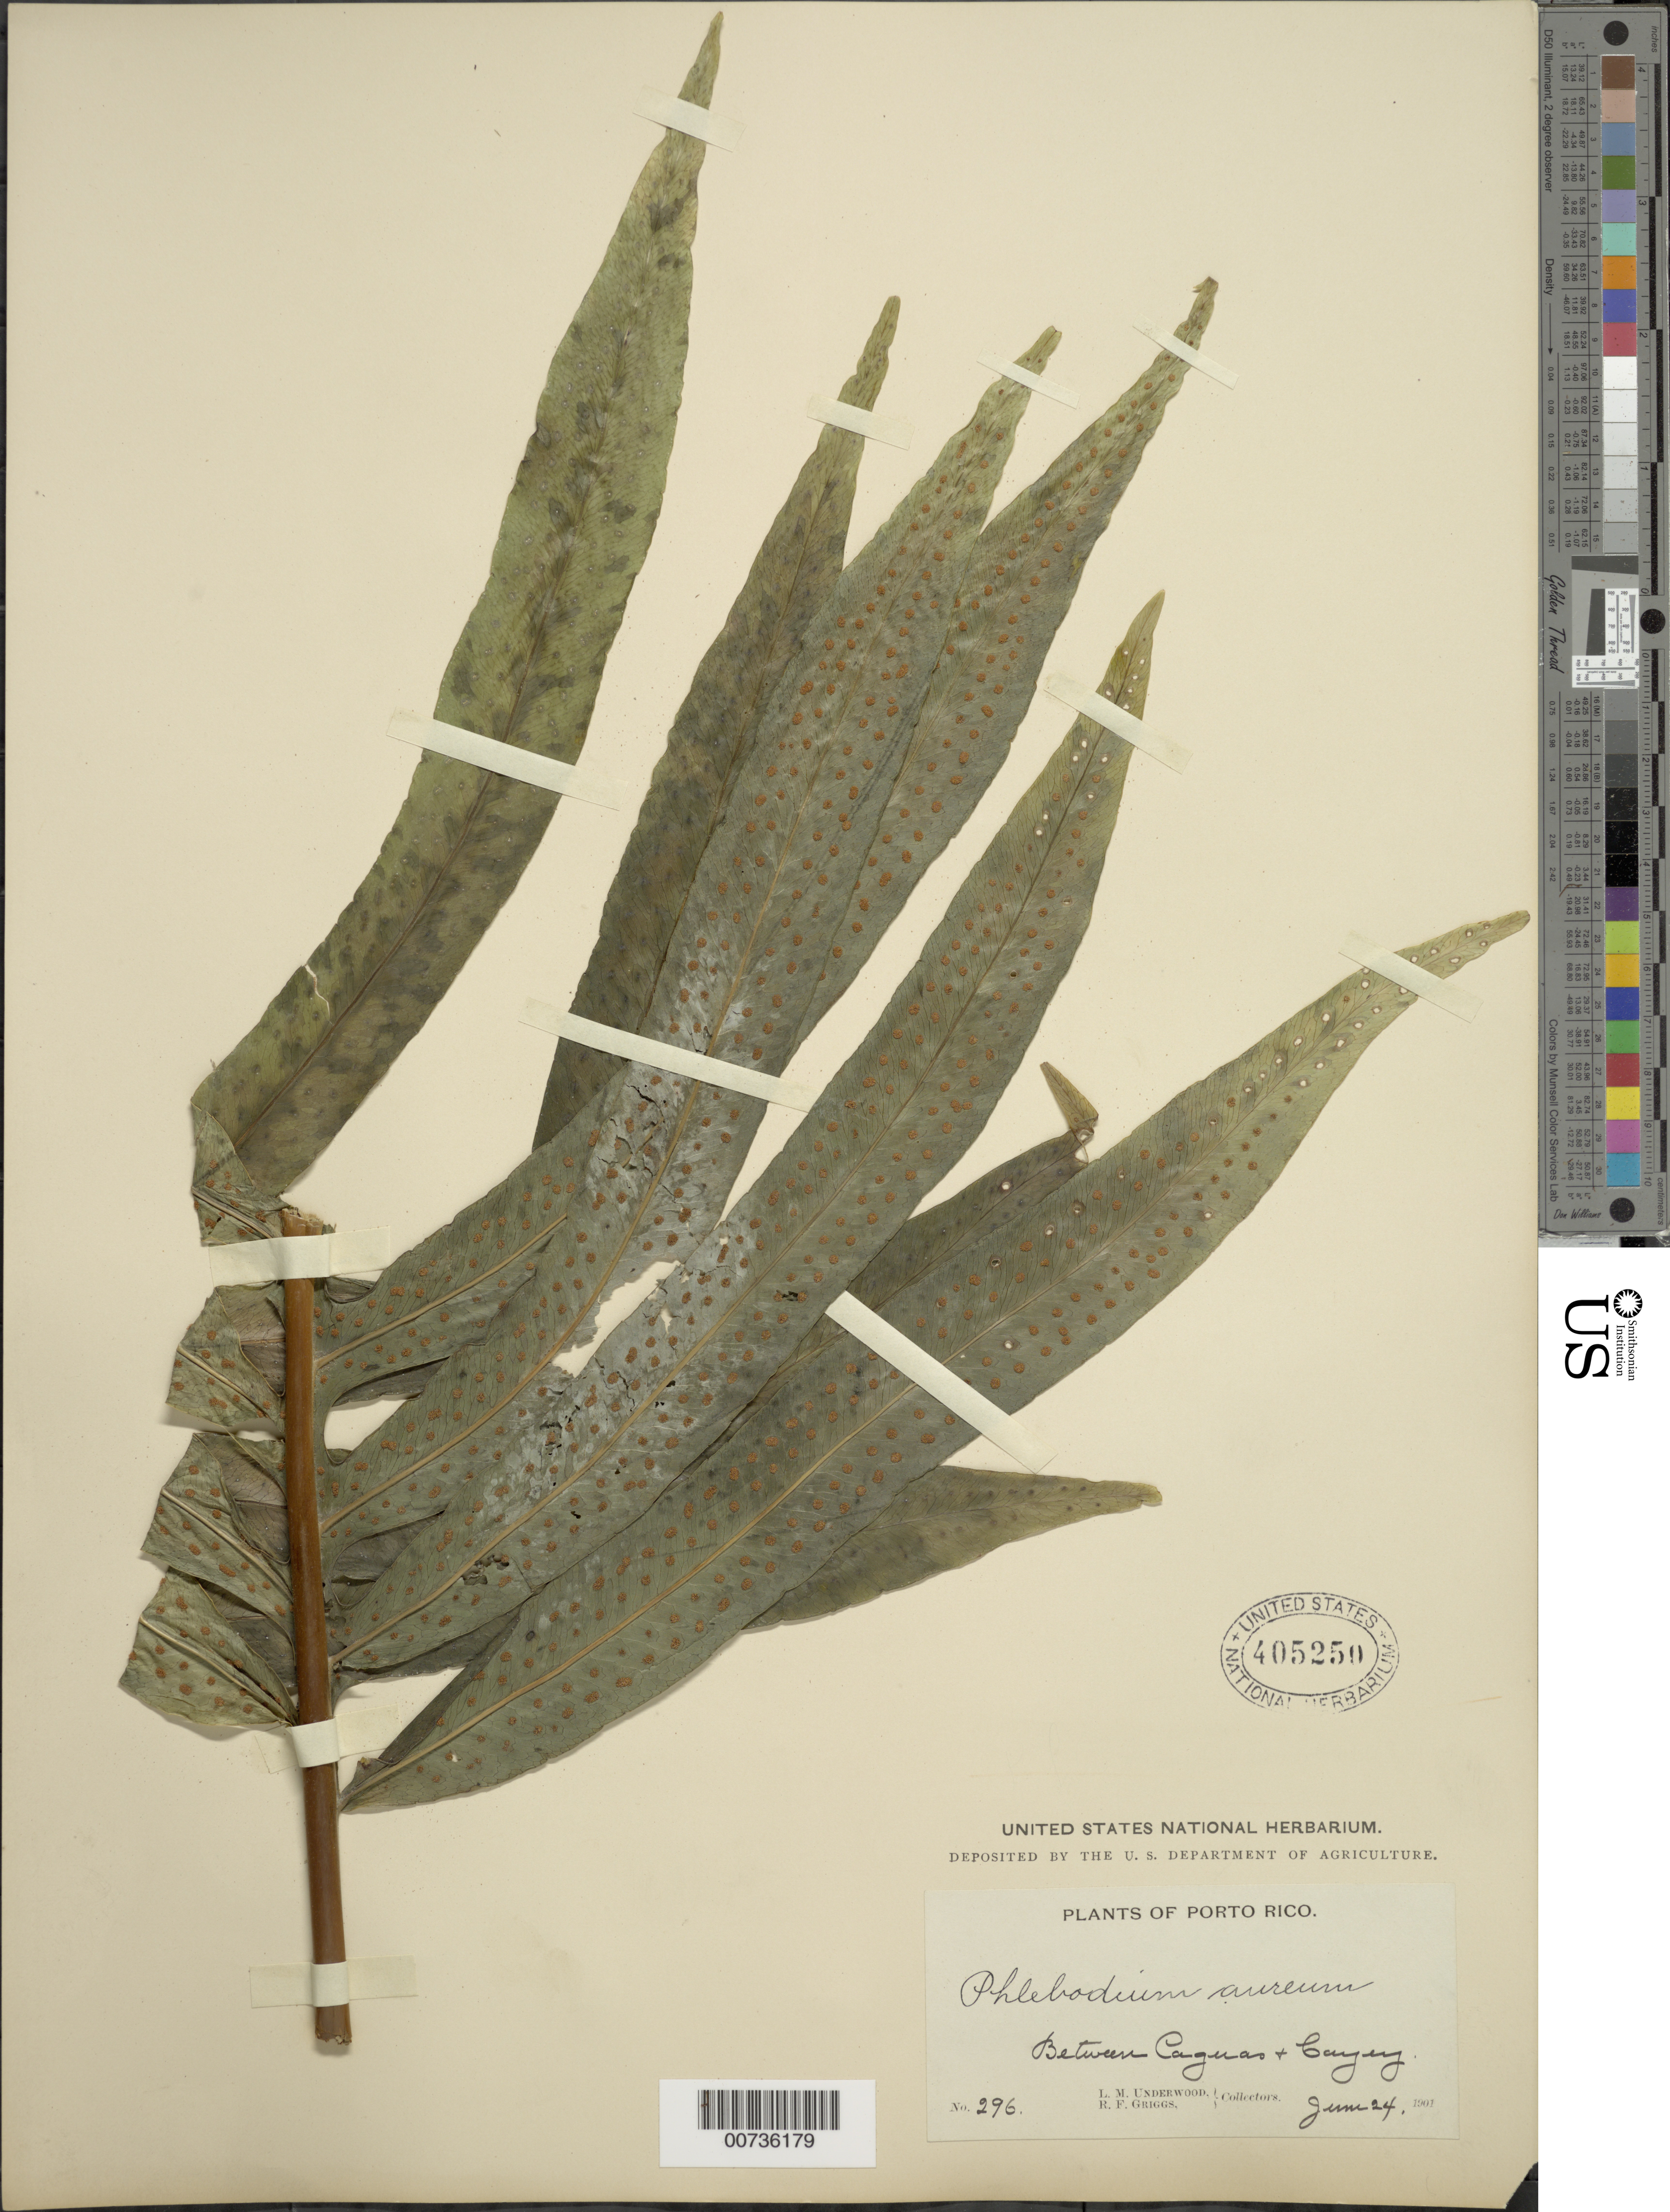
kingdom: Plantae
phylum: Tracheophyta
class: Polypodiopsida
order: Polypodiales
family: Polypodiaceae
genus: Phlebodium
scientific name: Phlebodium aureum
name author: (L.) J. Sm.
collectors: L. M. Underwood & R. F. Griggs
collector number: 296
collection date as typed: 24 Jun 1901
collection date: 1901-06-24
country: Puerto Rico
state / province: Caguas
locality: Between Caguas & Cayey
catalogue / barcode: US 405250